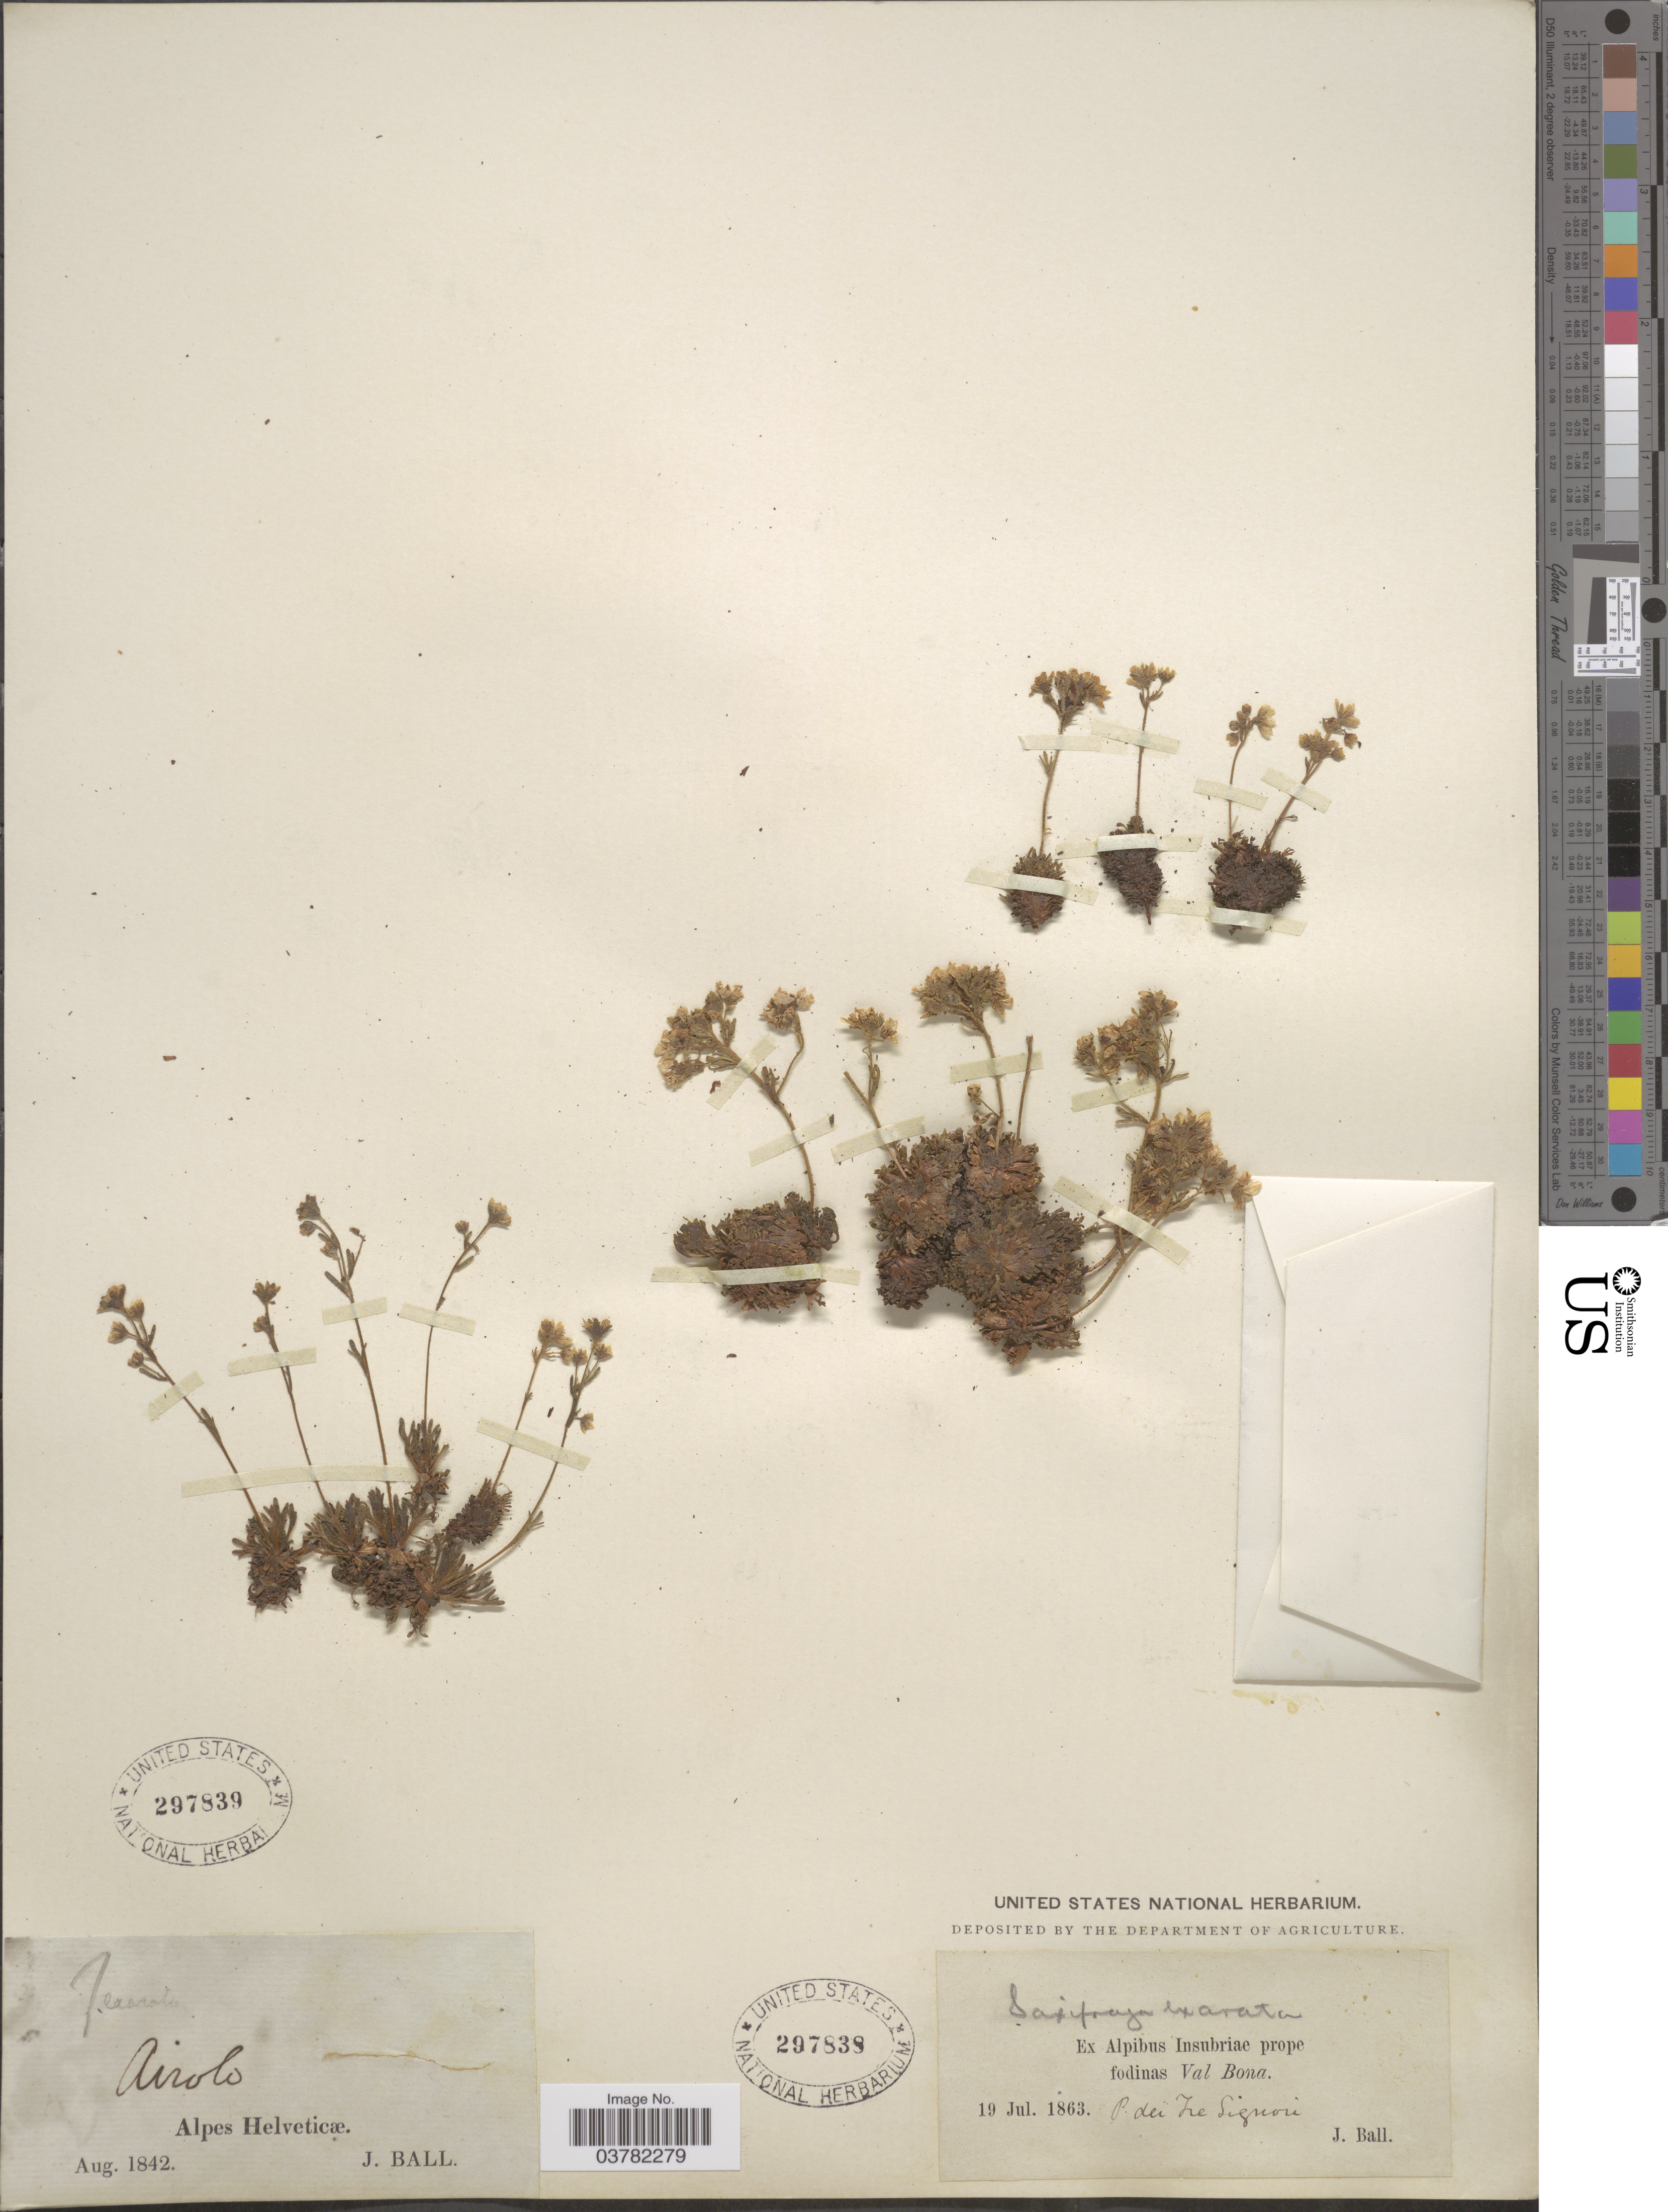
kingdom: Plantae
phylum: Tracheophyta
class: Magnoliopsida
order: Saxifragales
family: Saxifragaceae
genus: Saxifraga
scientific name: Saxifraga exarata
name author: Vill.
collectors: J. Ball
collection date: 1863-07-19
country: Italy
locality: Ex Alpibus Insubriæ prope fodinas Val Bona. P. dei Tre Signori.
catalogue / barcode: US 297838-2